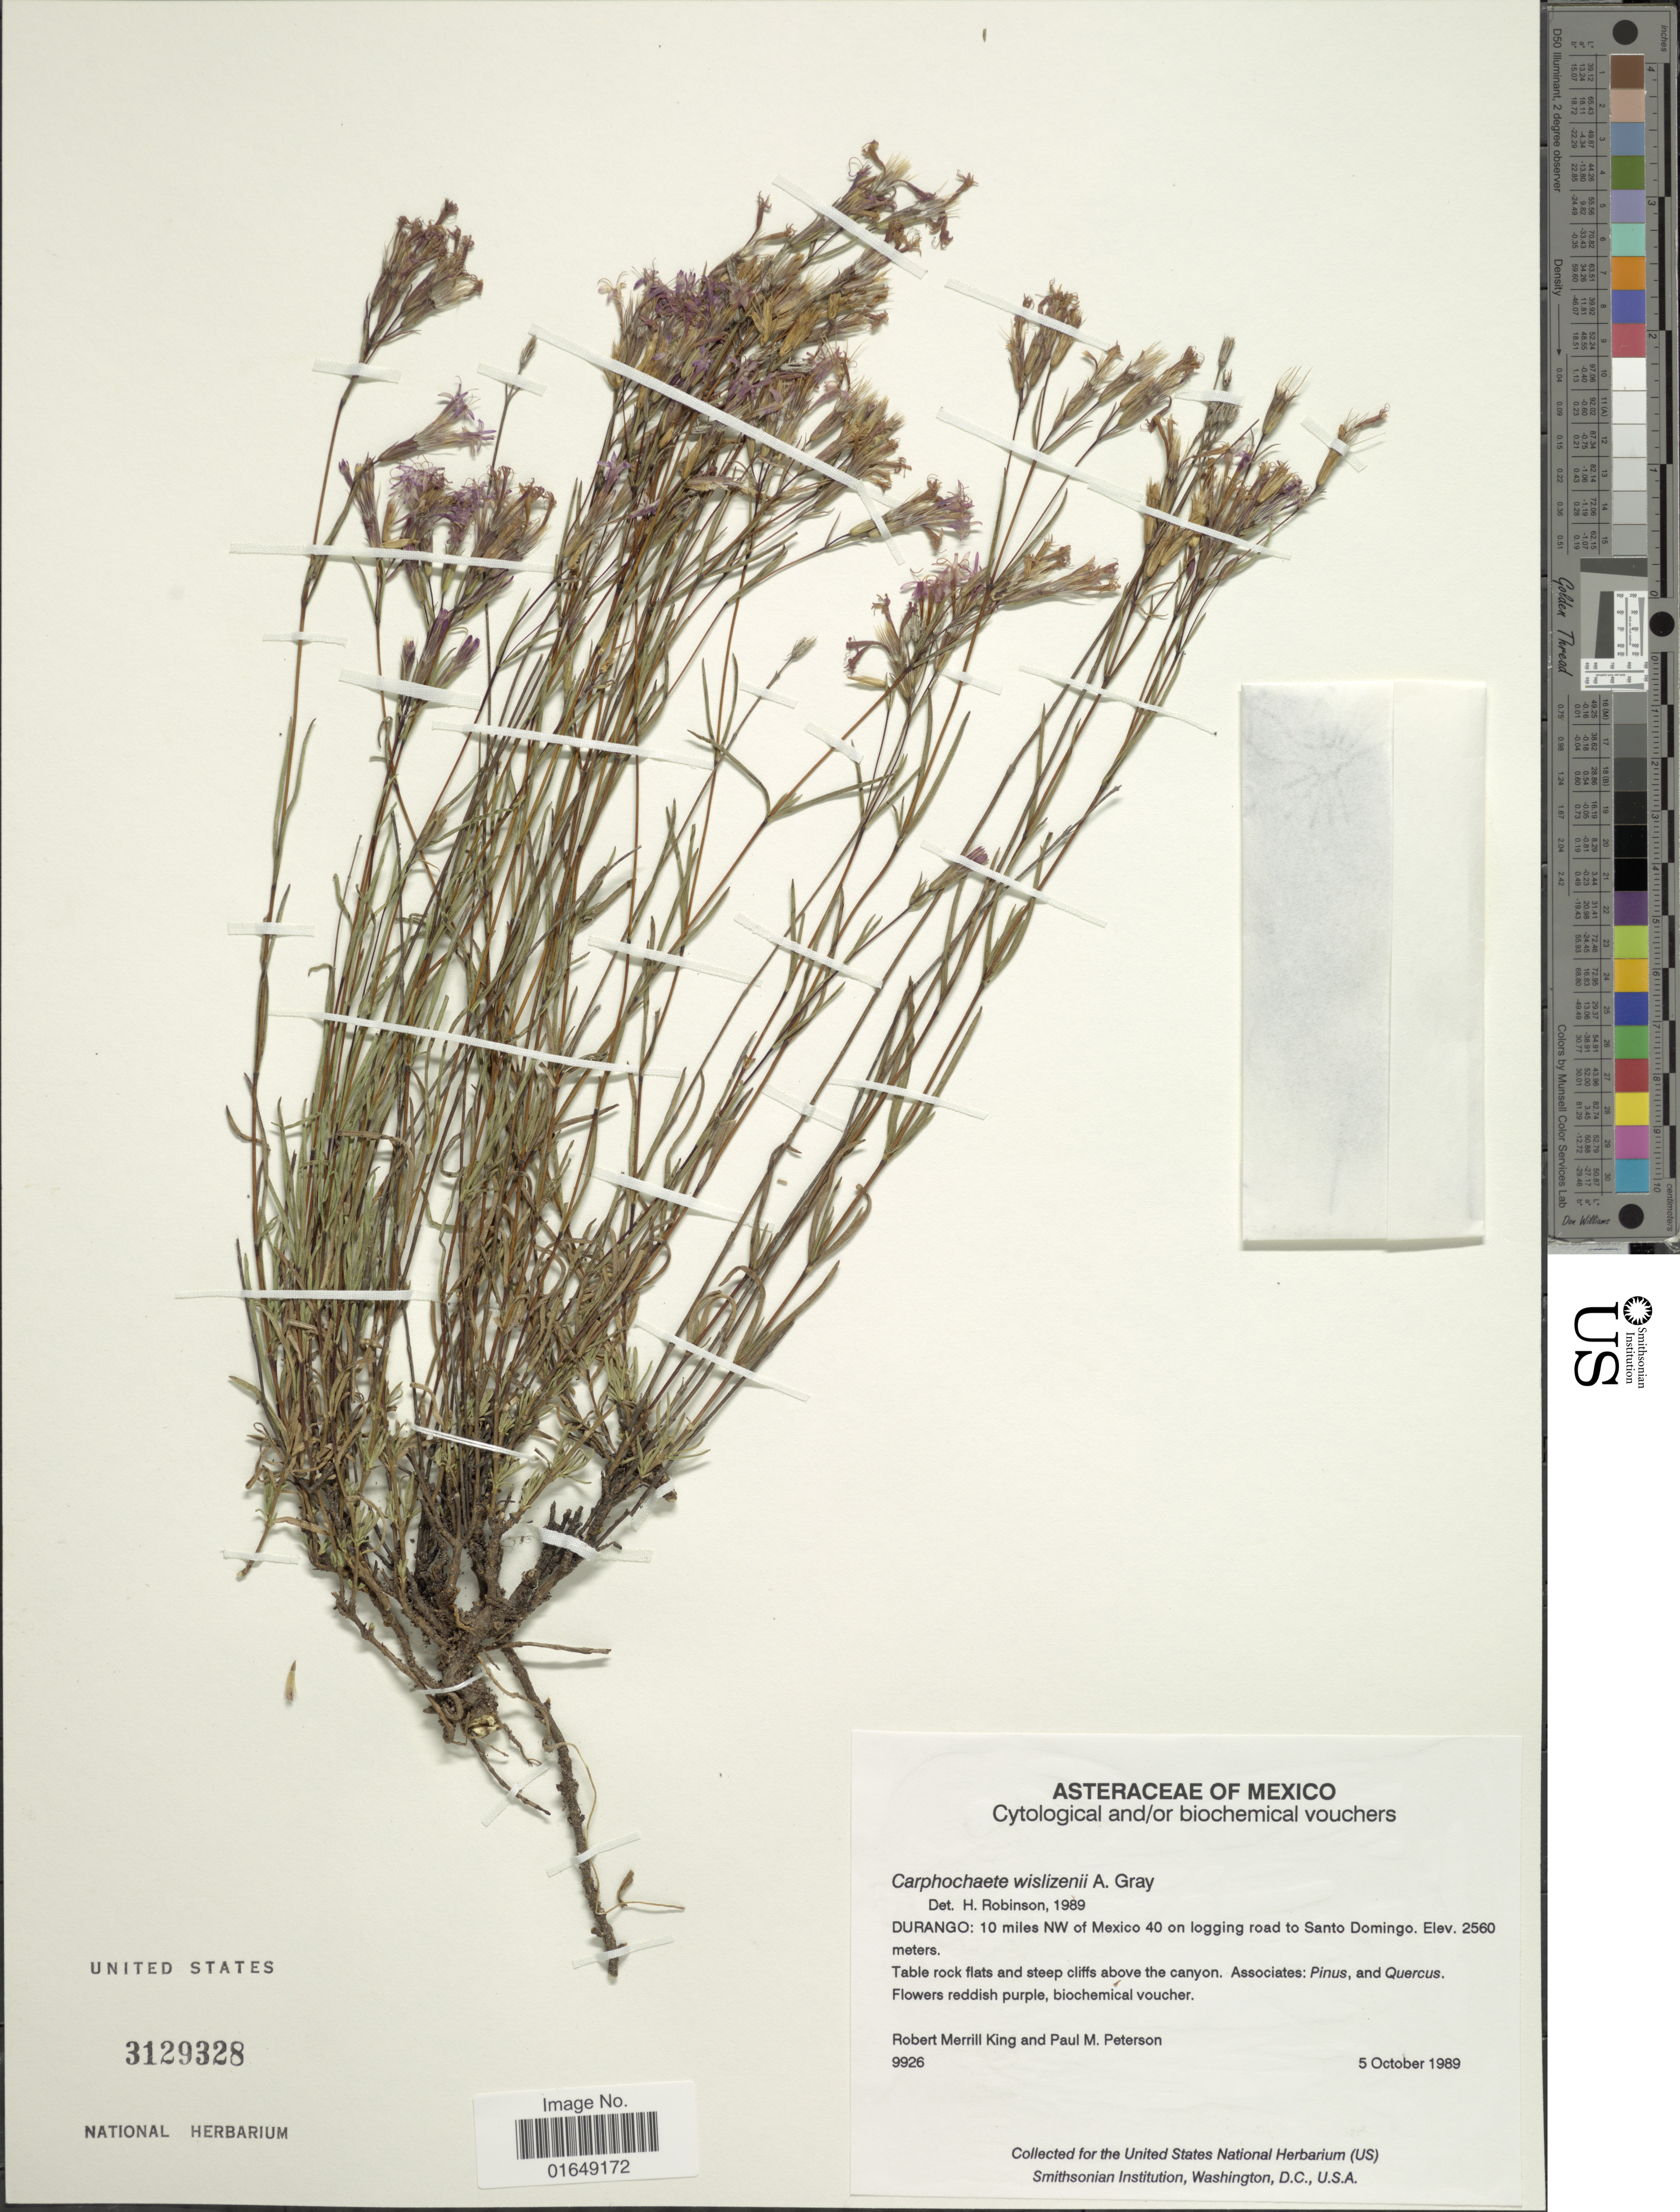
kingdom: Plantae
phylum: Tracheophyta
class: Magnoliopsida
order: Asterales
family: Asteraceae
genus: Carphochaete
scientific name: Carphochaete wislizenii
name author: A. Gray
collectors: R. M. King & P. M. Peterson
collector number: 9926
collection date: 1989-10-05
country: Mexico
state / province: Durango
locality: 10 miles NW of Mexico 40 on logging road to Santo Domingo, table rock and steep cliffs above the canyon.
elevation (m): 2560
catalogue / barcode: US 3129328